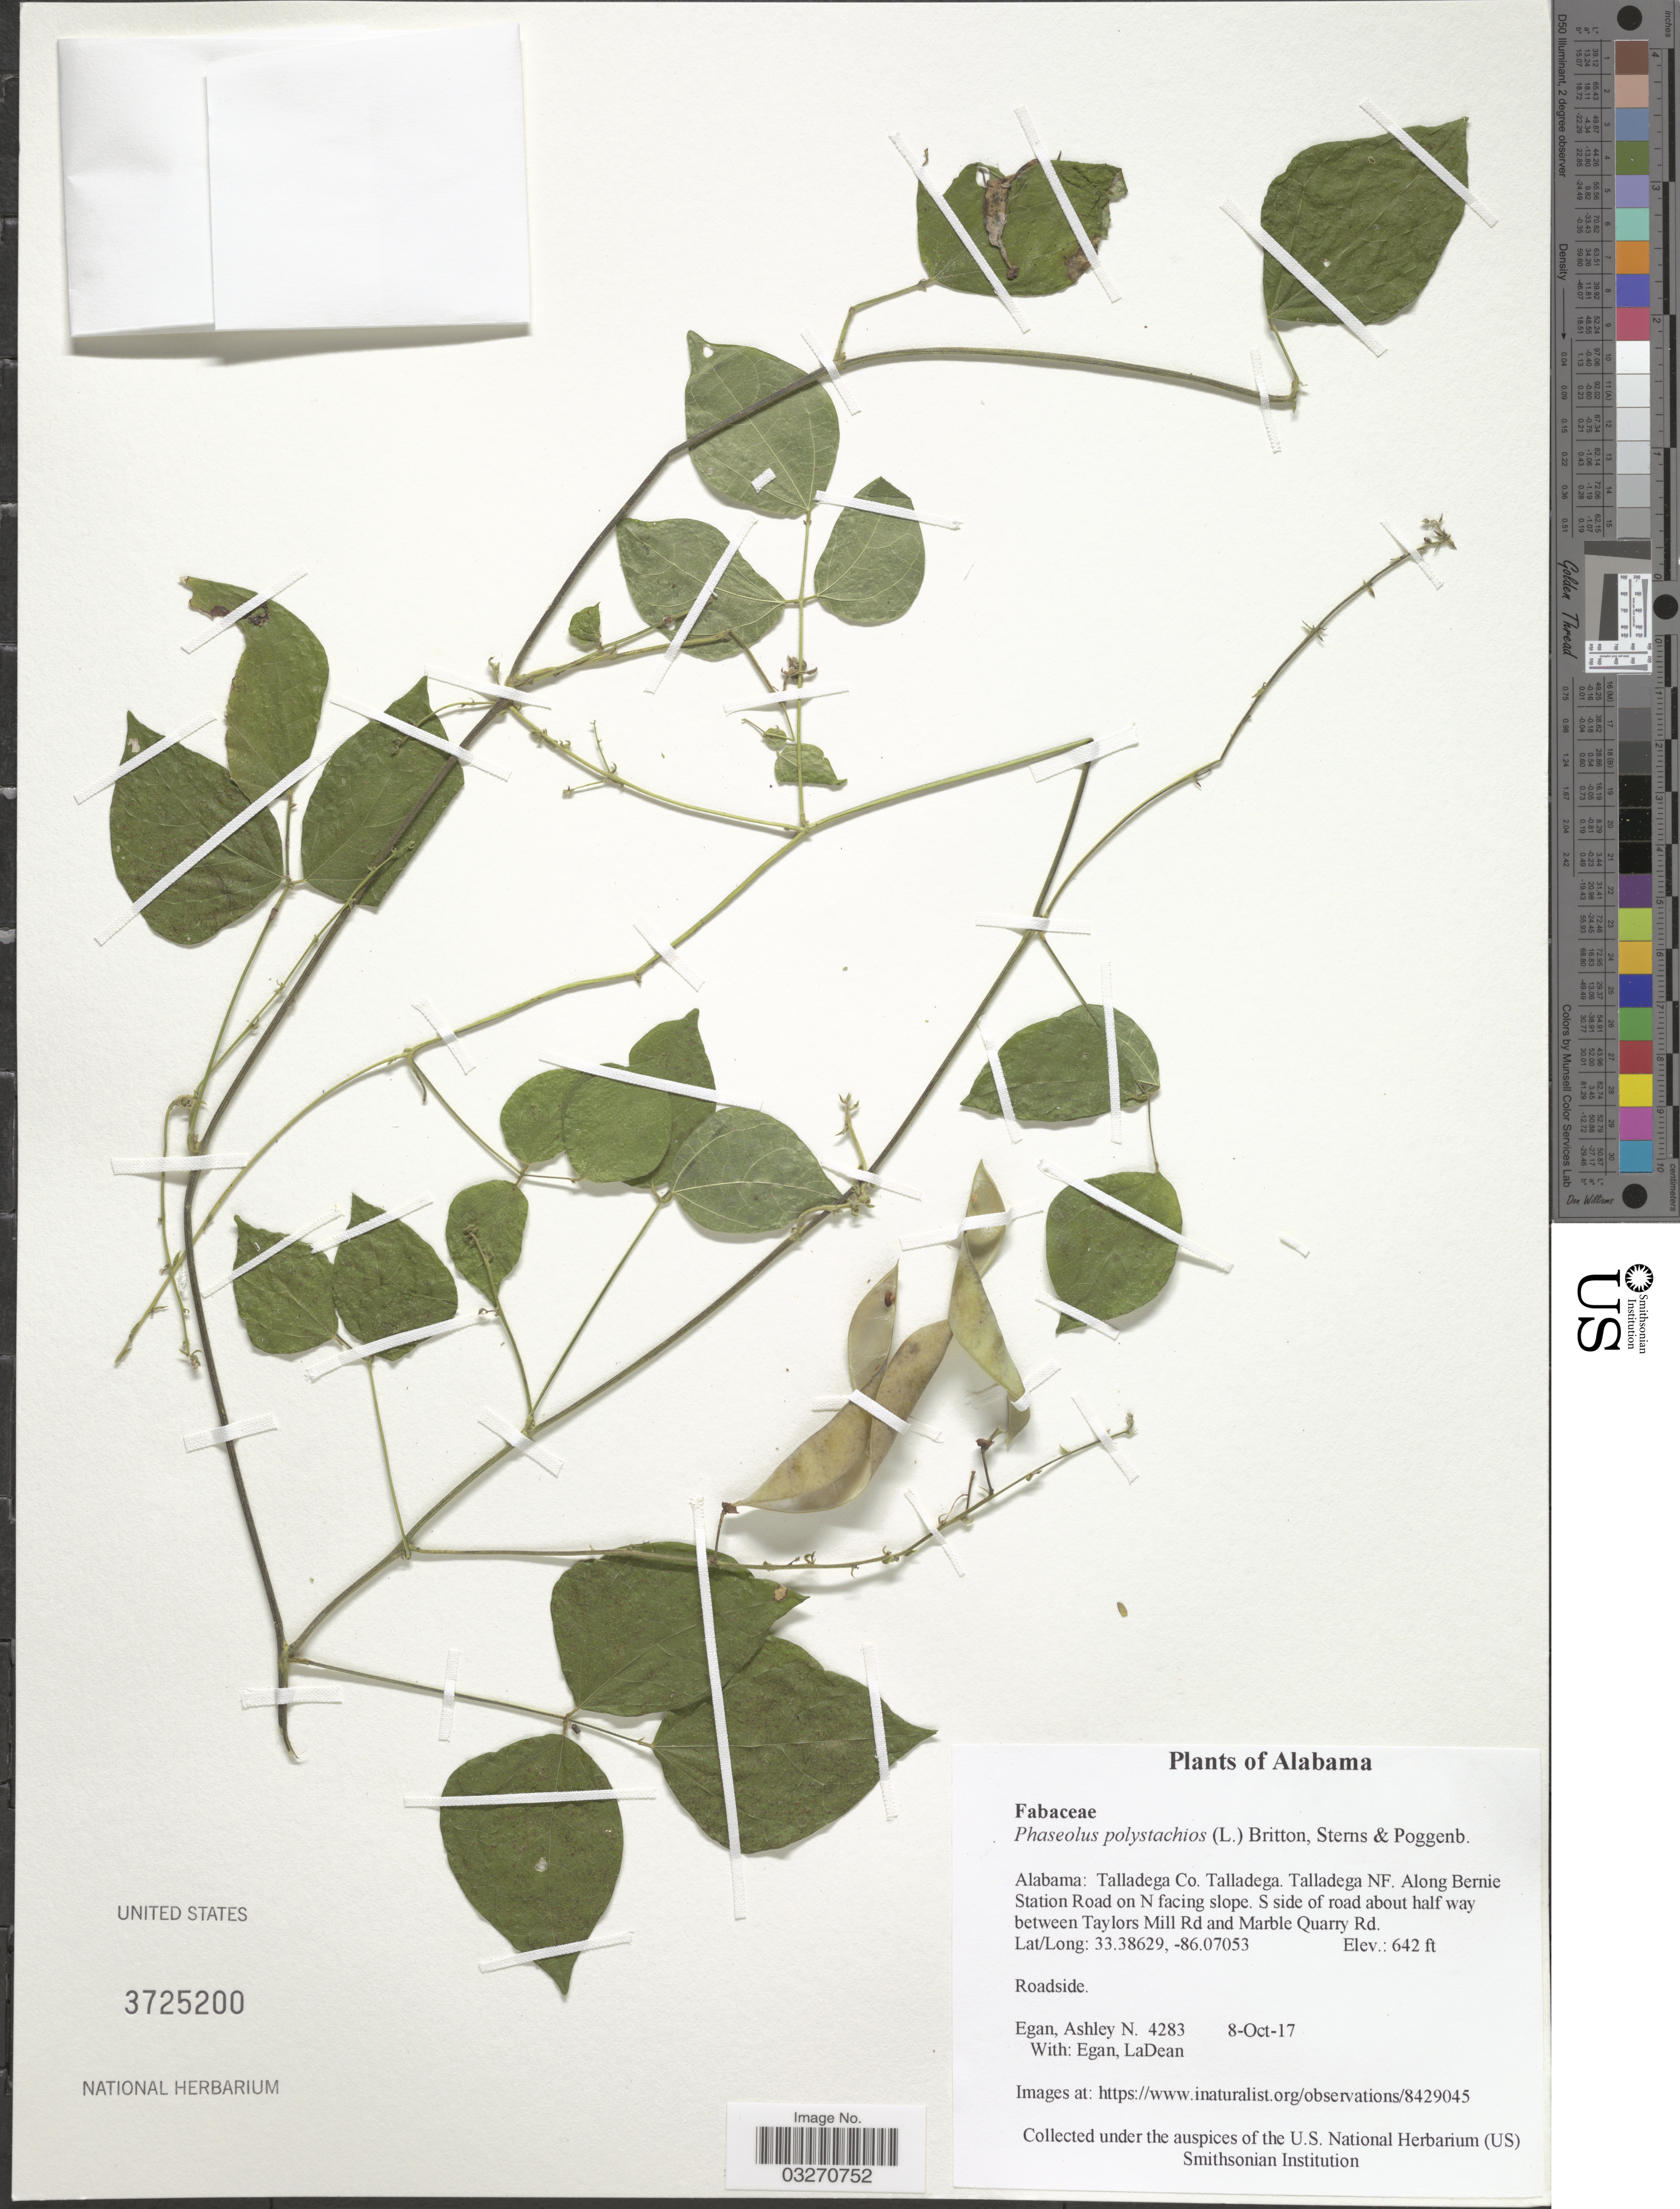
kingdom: Plantae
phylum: Tracheophyta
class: Magnoliopsida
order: Fabales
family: Fabaceae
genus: Phaseolus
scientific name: Phaseolus polystachios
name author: (L.) Britton, Stearns & Poggenb.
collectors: A. N. Egan & L. Egan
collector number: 4283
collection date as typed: Transcribed d/m/y: 8/10/17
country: United States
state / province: Alabama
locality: Talladega Co. Talladega. Talladega NF. Along Bernie Station Road on N facing slope. S side of road about half way between Taylors Mill Rd and Marble Quarry Rd.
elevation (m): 196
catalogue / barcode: US 3725200